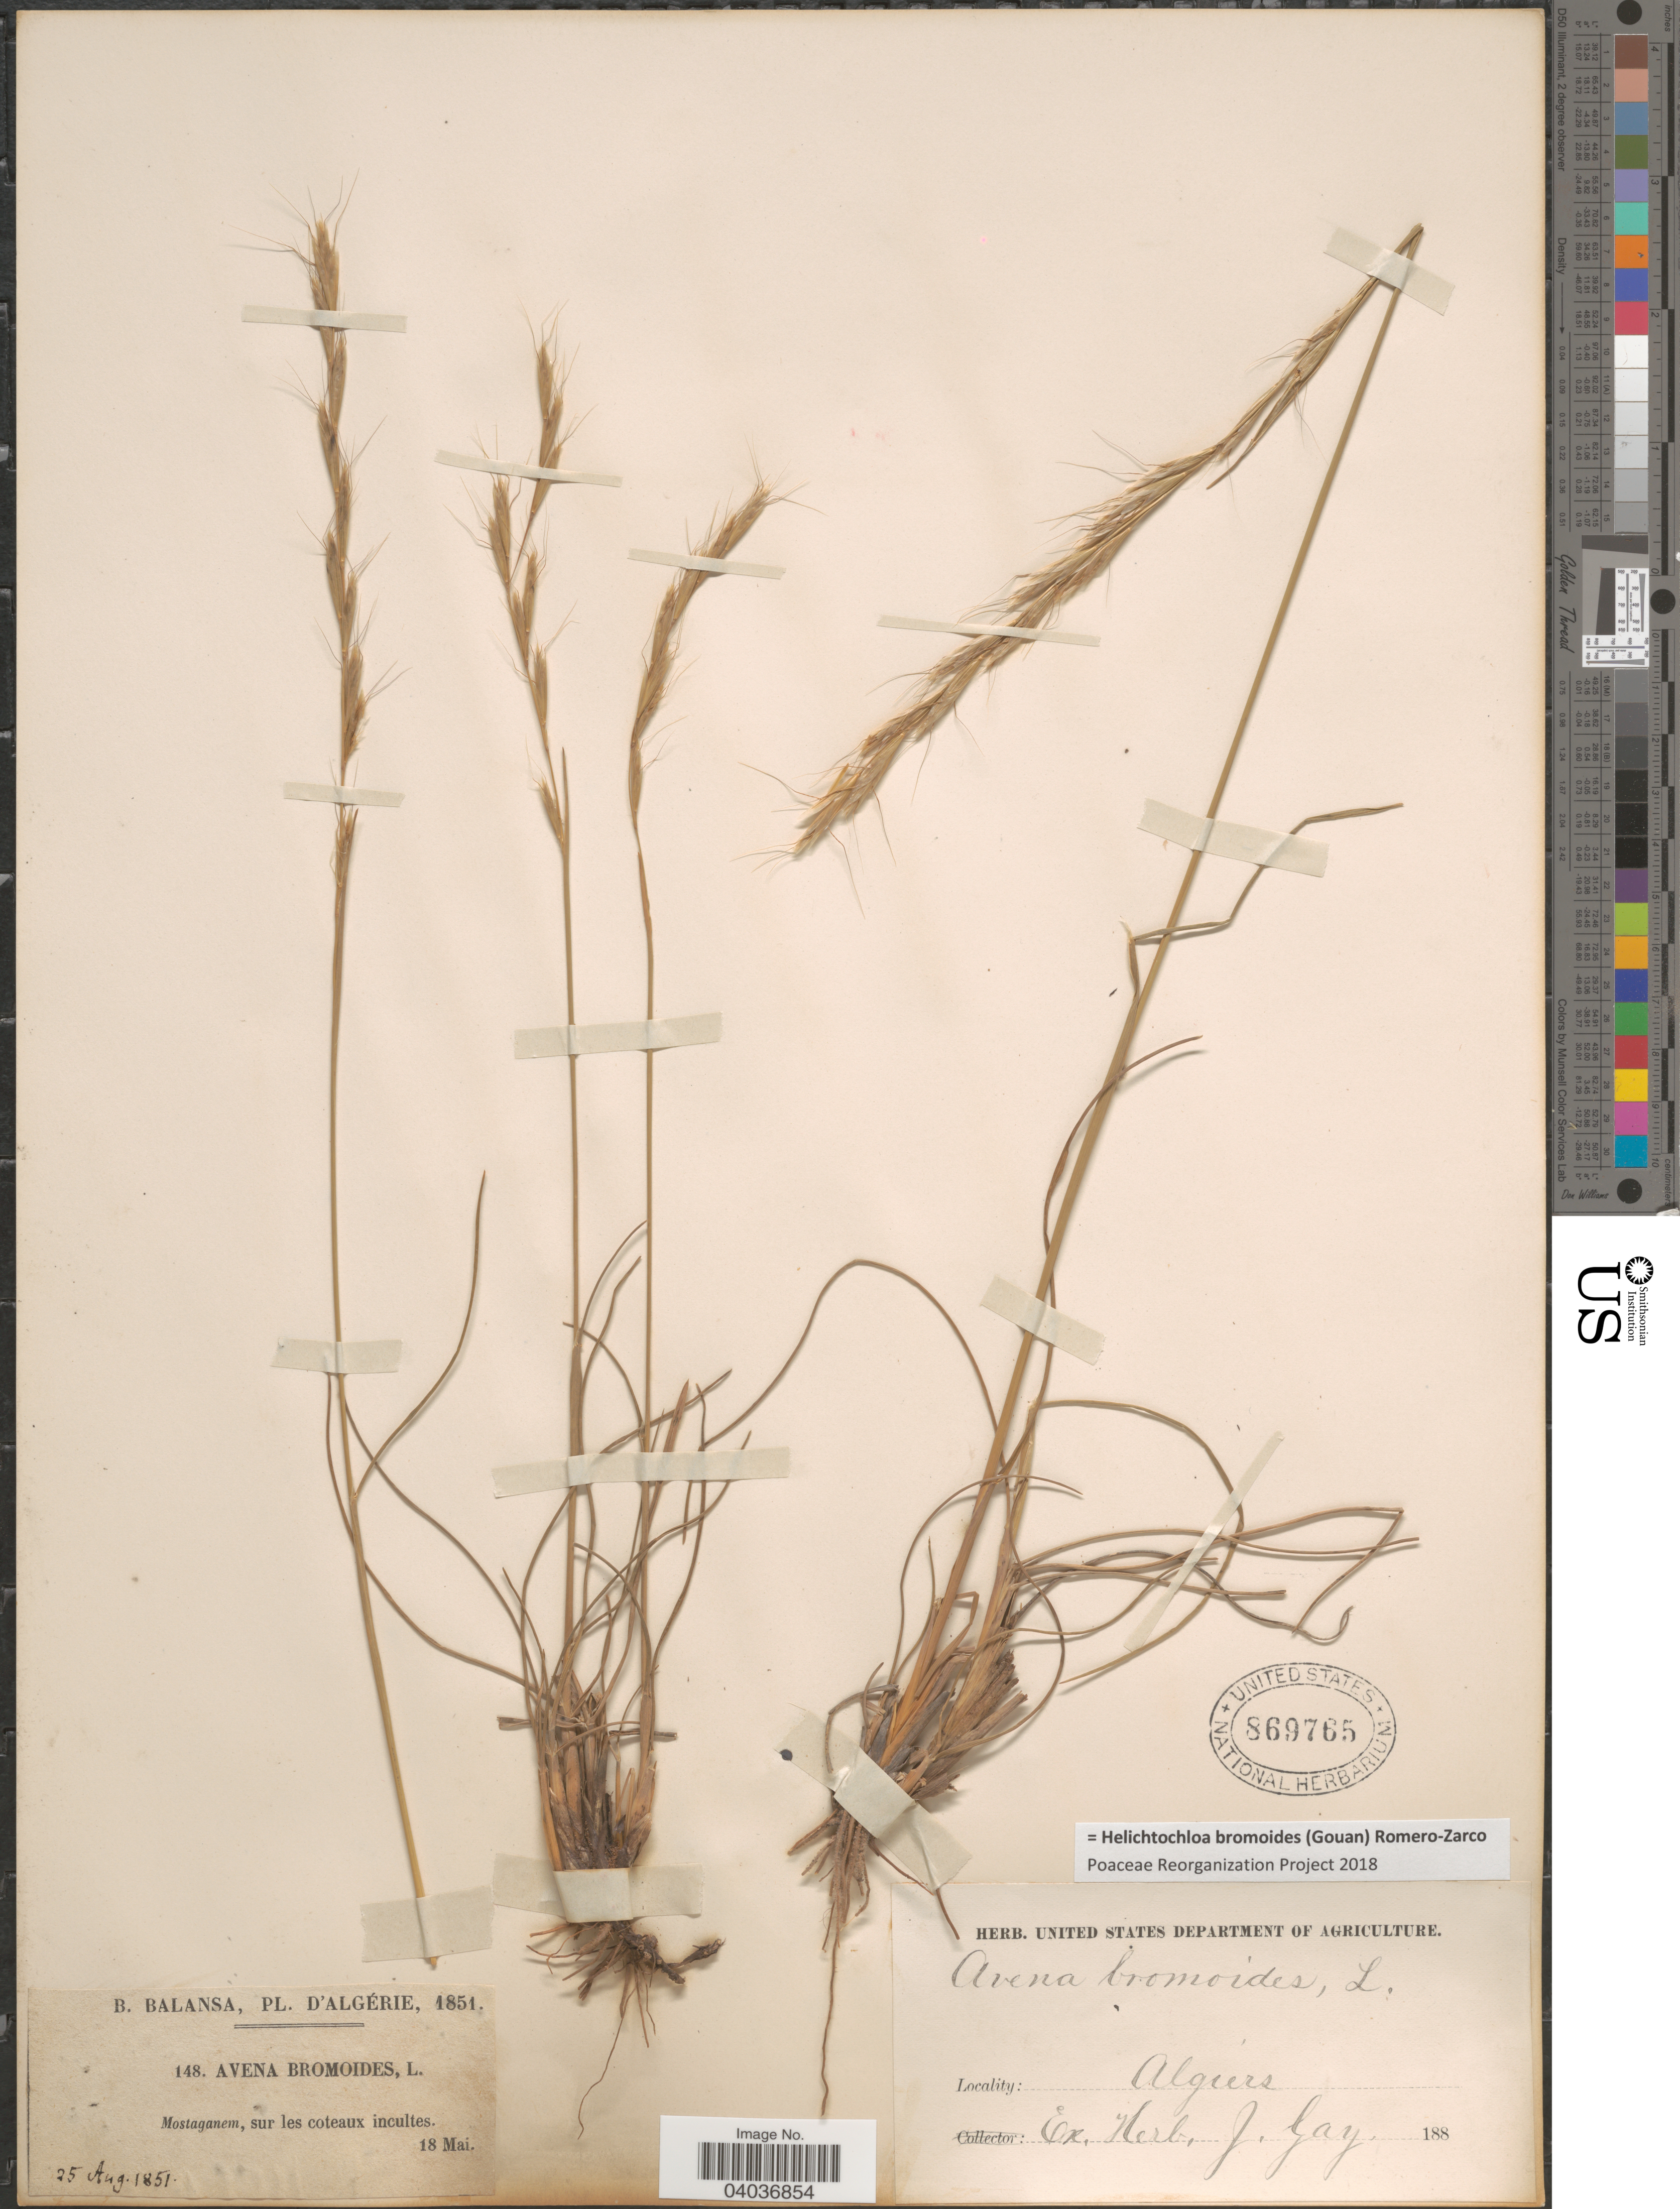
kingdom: Plantae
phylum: Tracheophyta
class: Liliopsida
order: Poales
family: Poaceae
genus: Helictochloa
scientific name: Helictochloa bromoides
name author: (Gouan) Romero-Zarco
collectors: B. Balansa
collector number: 148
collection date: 1851-08-25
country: Algeria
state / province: Mostaganem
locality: Sur les coteaux incultes.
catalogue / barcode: US 869765